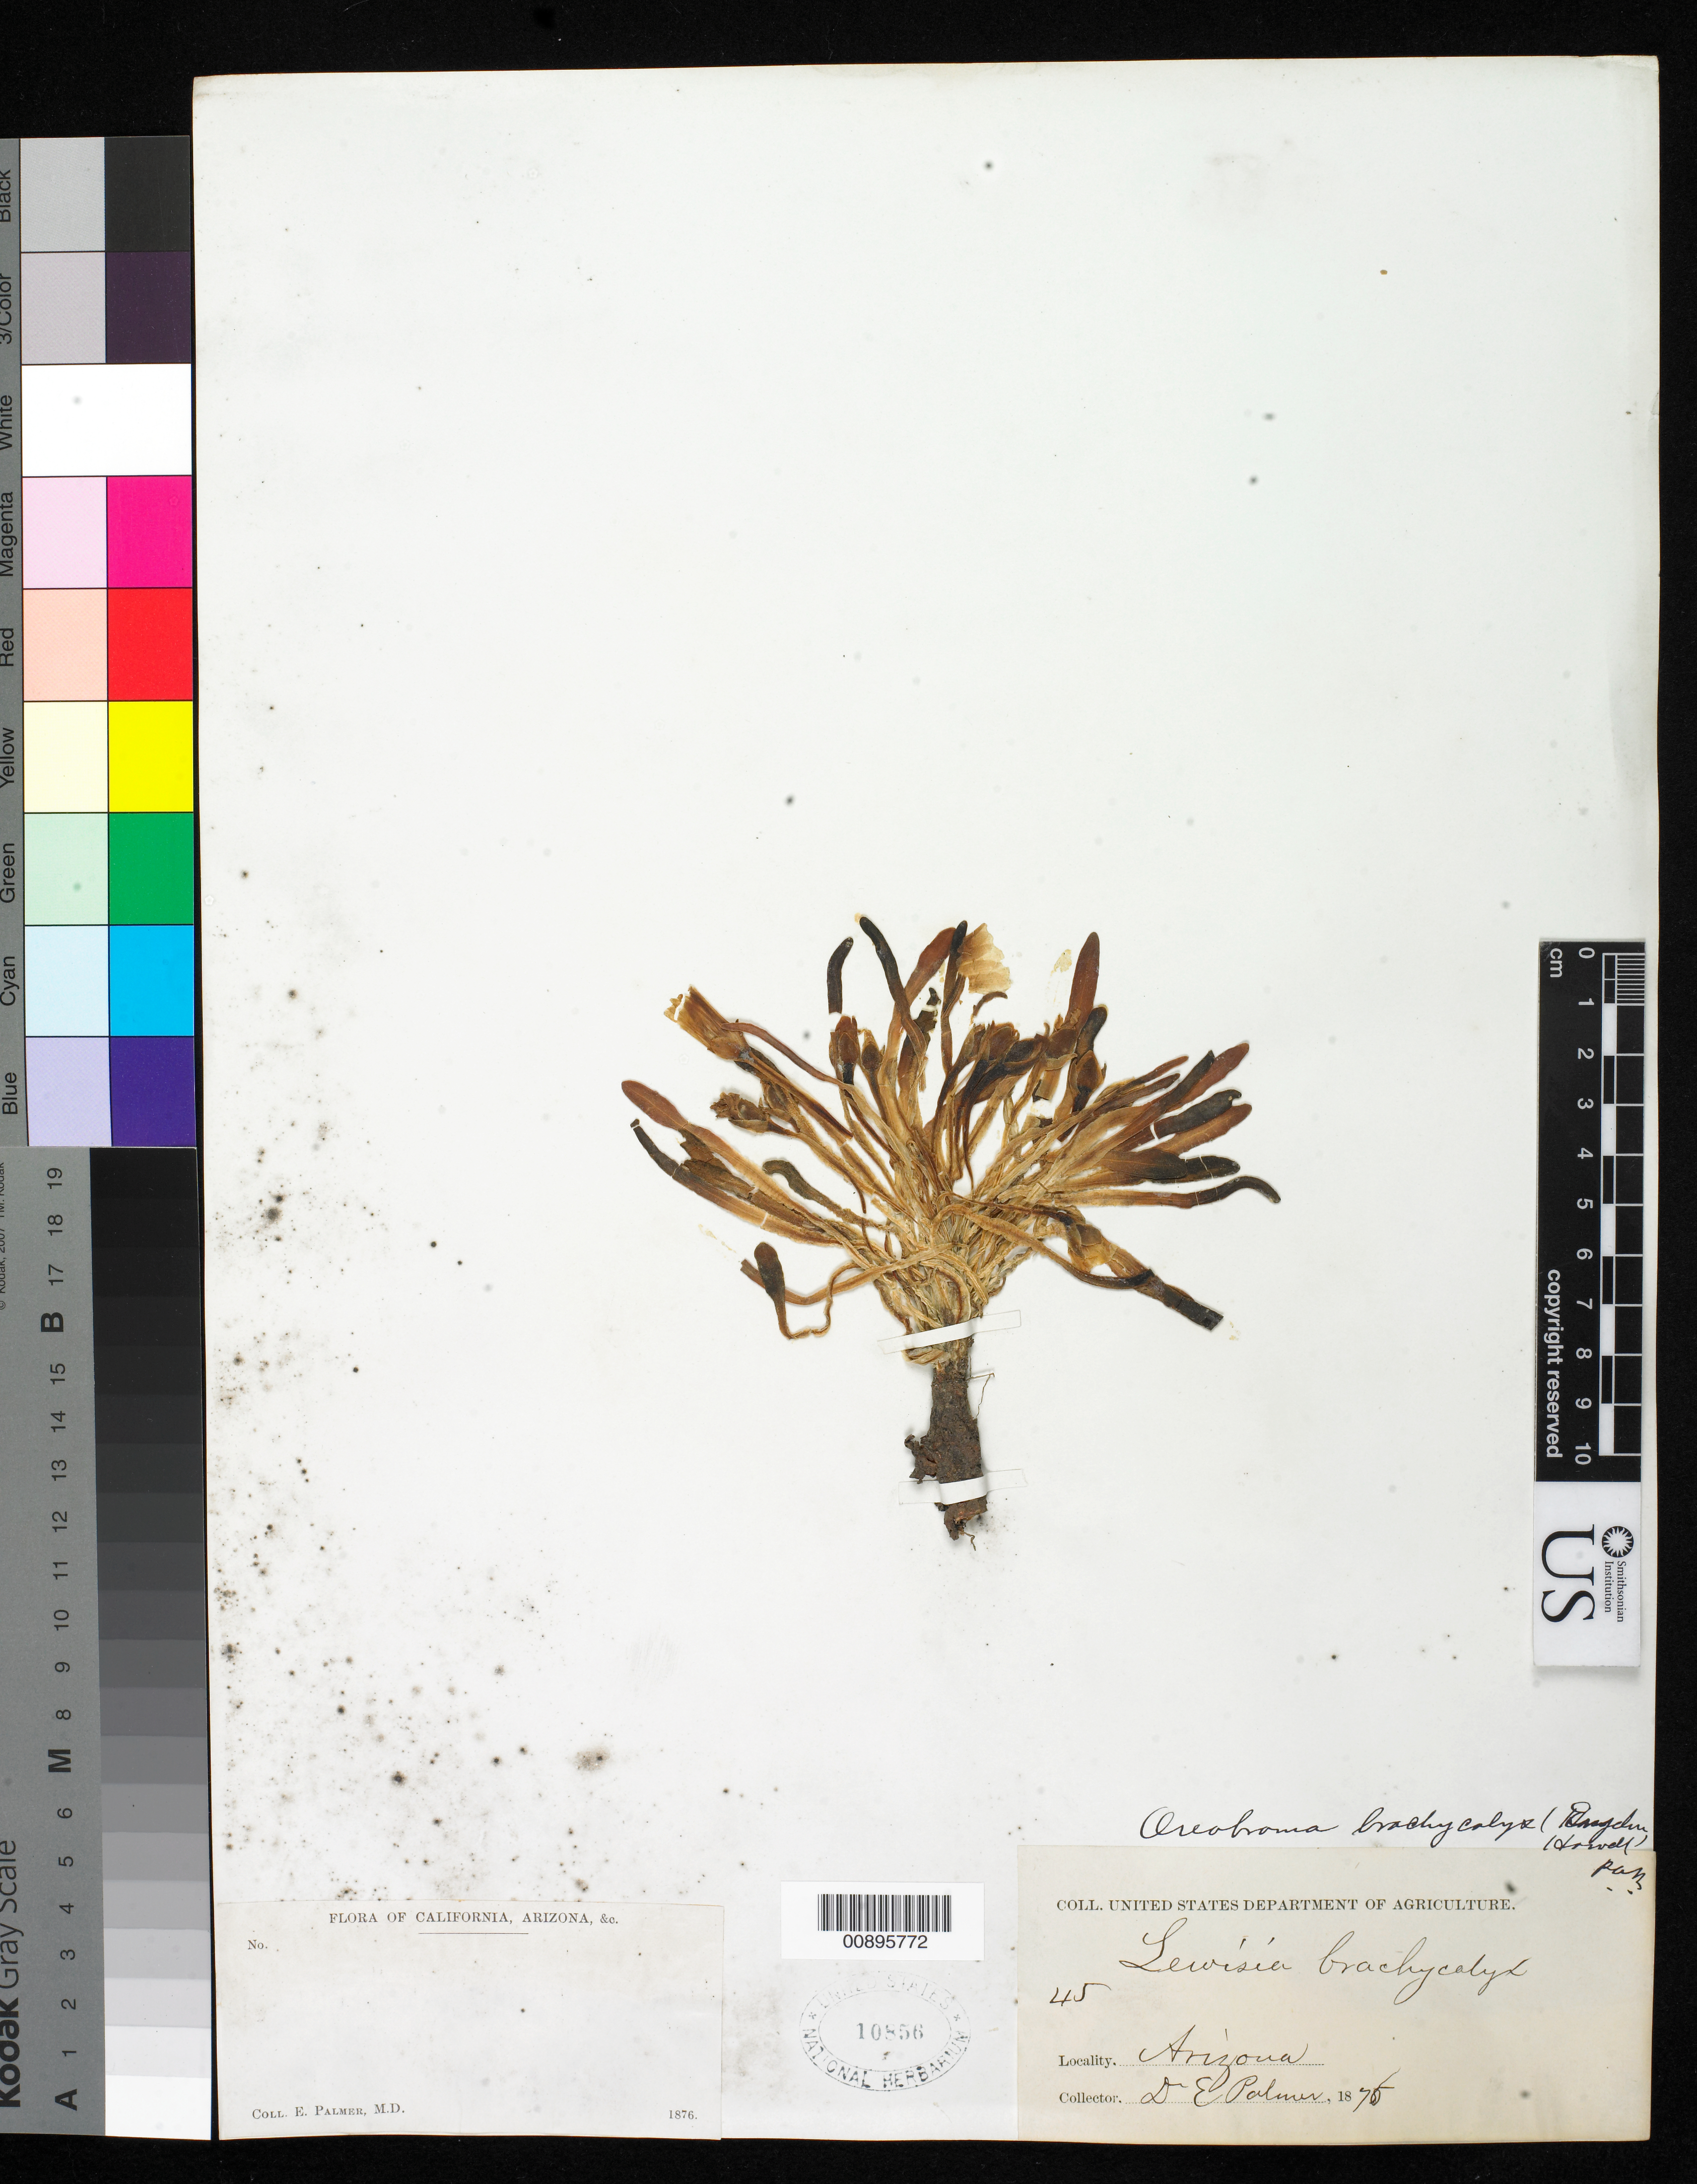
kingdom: Plantae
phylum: Tracheophyta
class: Magnoliopsida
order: Caryophyllales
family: Montiaceae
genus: Lewisia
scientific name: Lewisia brachycalyx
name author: Engelm. ex A. Gray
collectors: E. Palmer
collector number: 45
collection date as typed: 1876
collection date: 1876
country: United States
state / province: Arizona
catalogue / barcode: US 10856